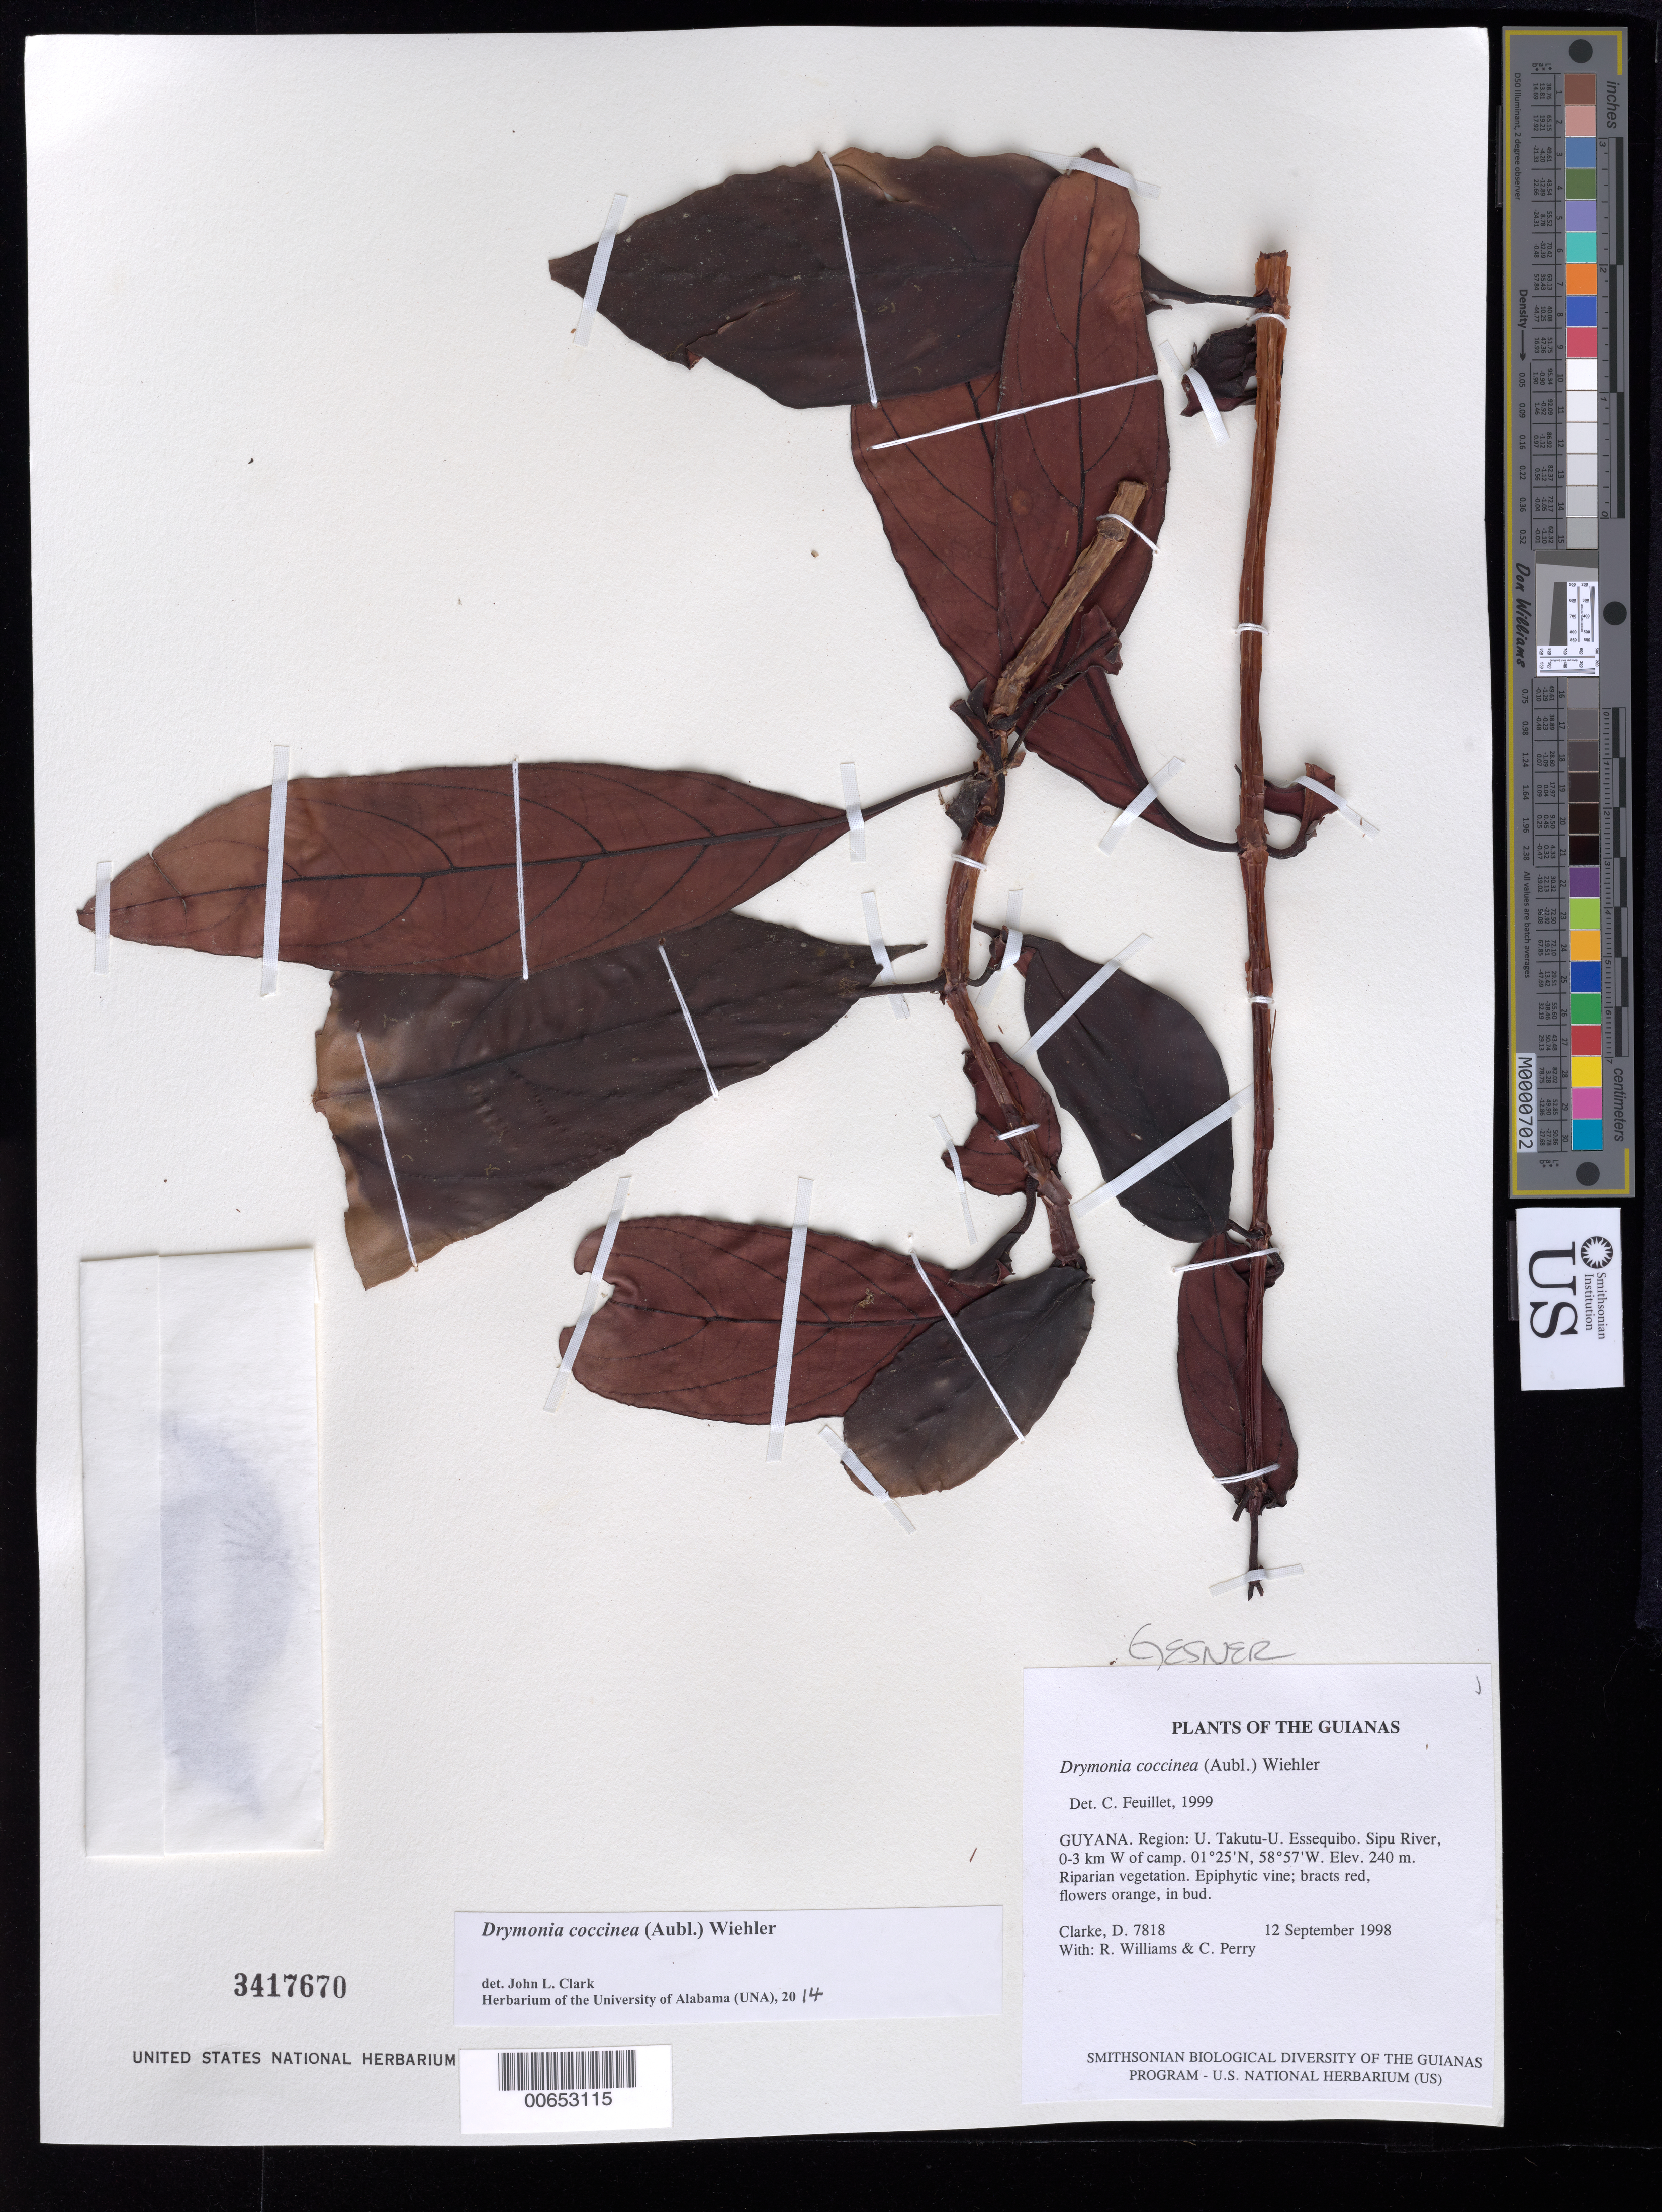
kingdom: Plantae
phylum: Tracheophyta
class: Magnoliopsida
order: Lamiales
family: Gesneriaceae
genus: Drymonia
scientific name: Drymonia coccinea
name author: (Aubl.) Wiehler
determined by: Feuillet, C.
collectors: H. D. Clarke, R. Williams & C. Perry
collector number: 7818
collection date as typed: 12 Sep 1998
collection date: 1998-09-12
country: Guyana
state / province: U. Takutu-U. Essequibo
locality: Sipu River, 0-3 km W of camp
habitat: Riparian vegetation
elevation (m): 240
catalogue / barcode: US 3417670